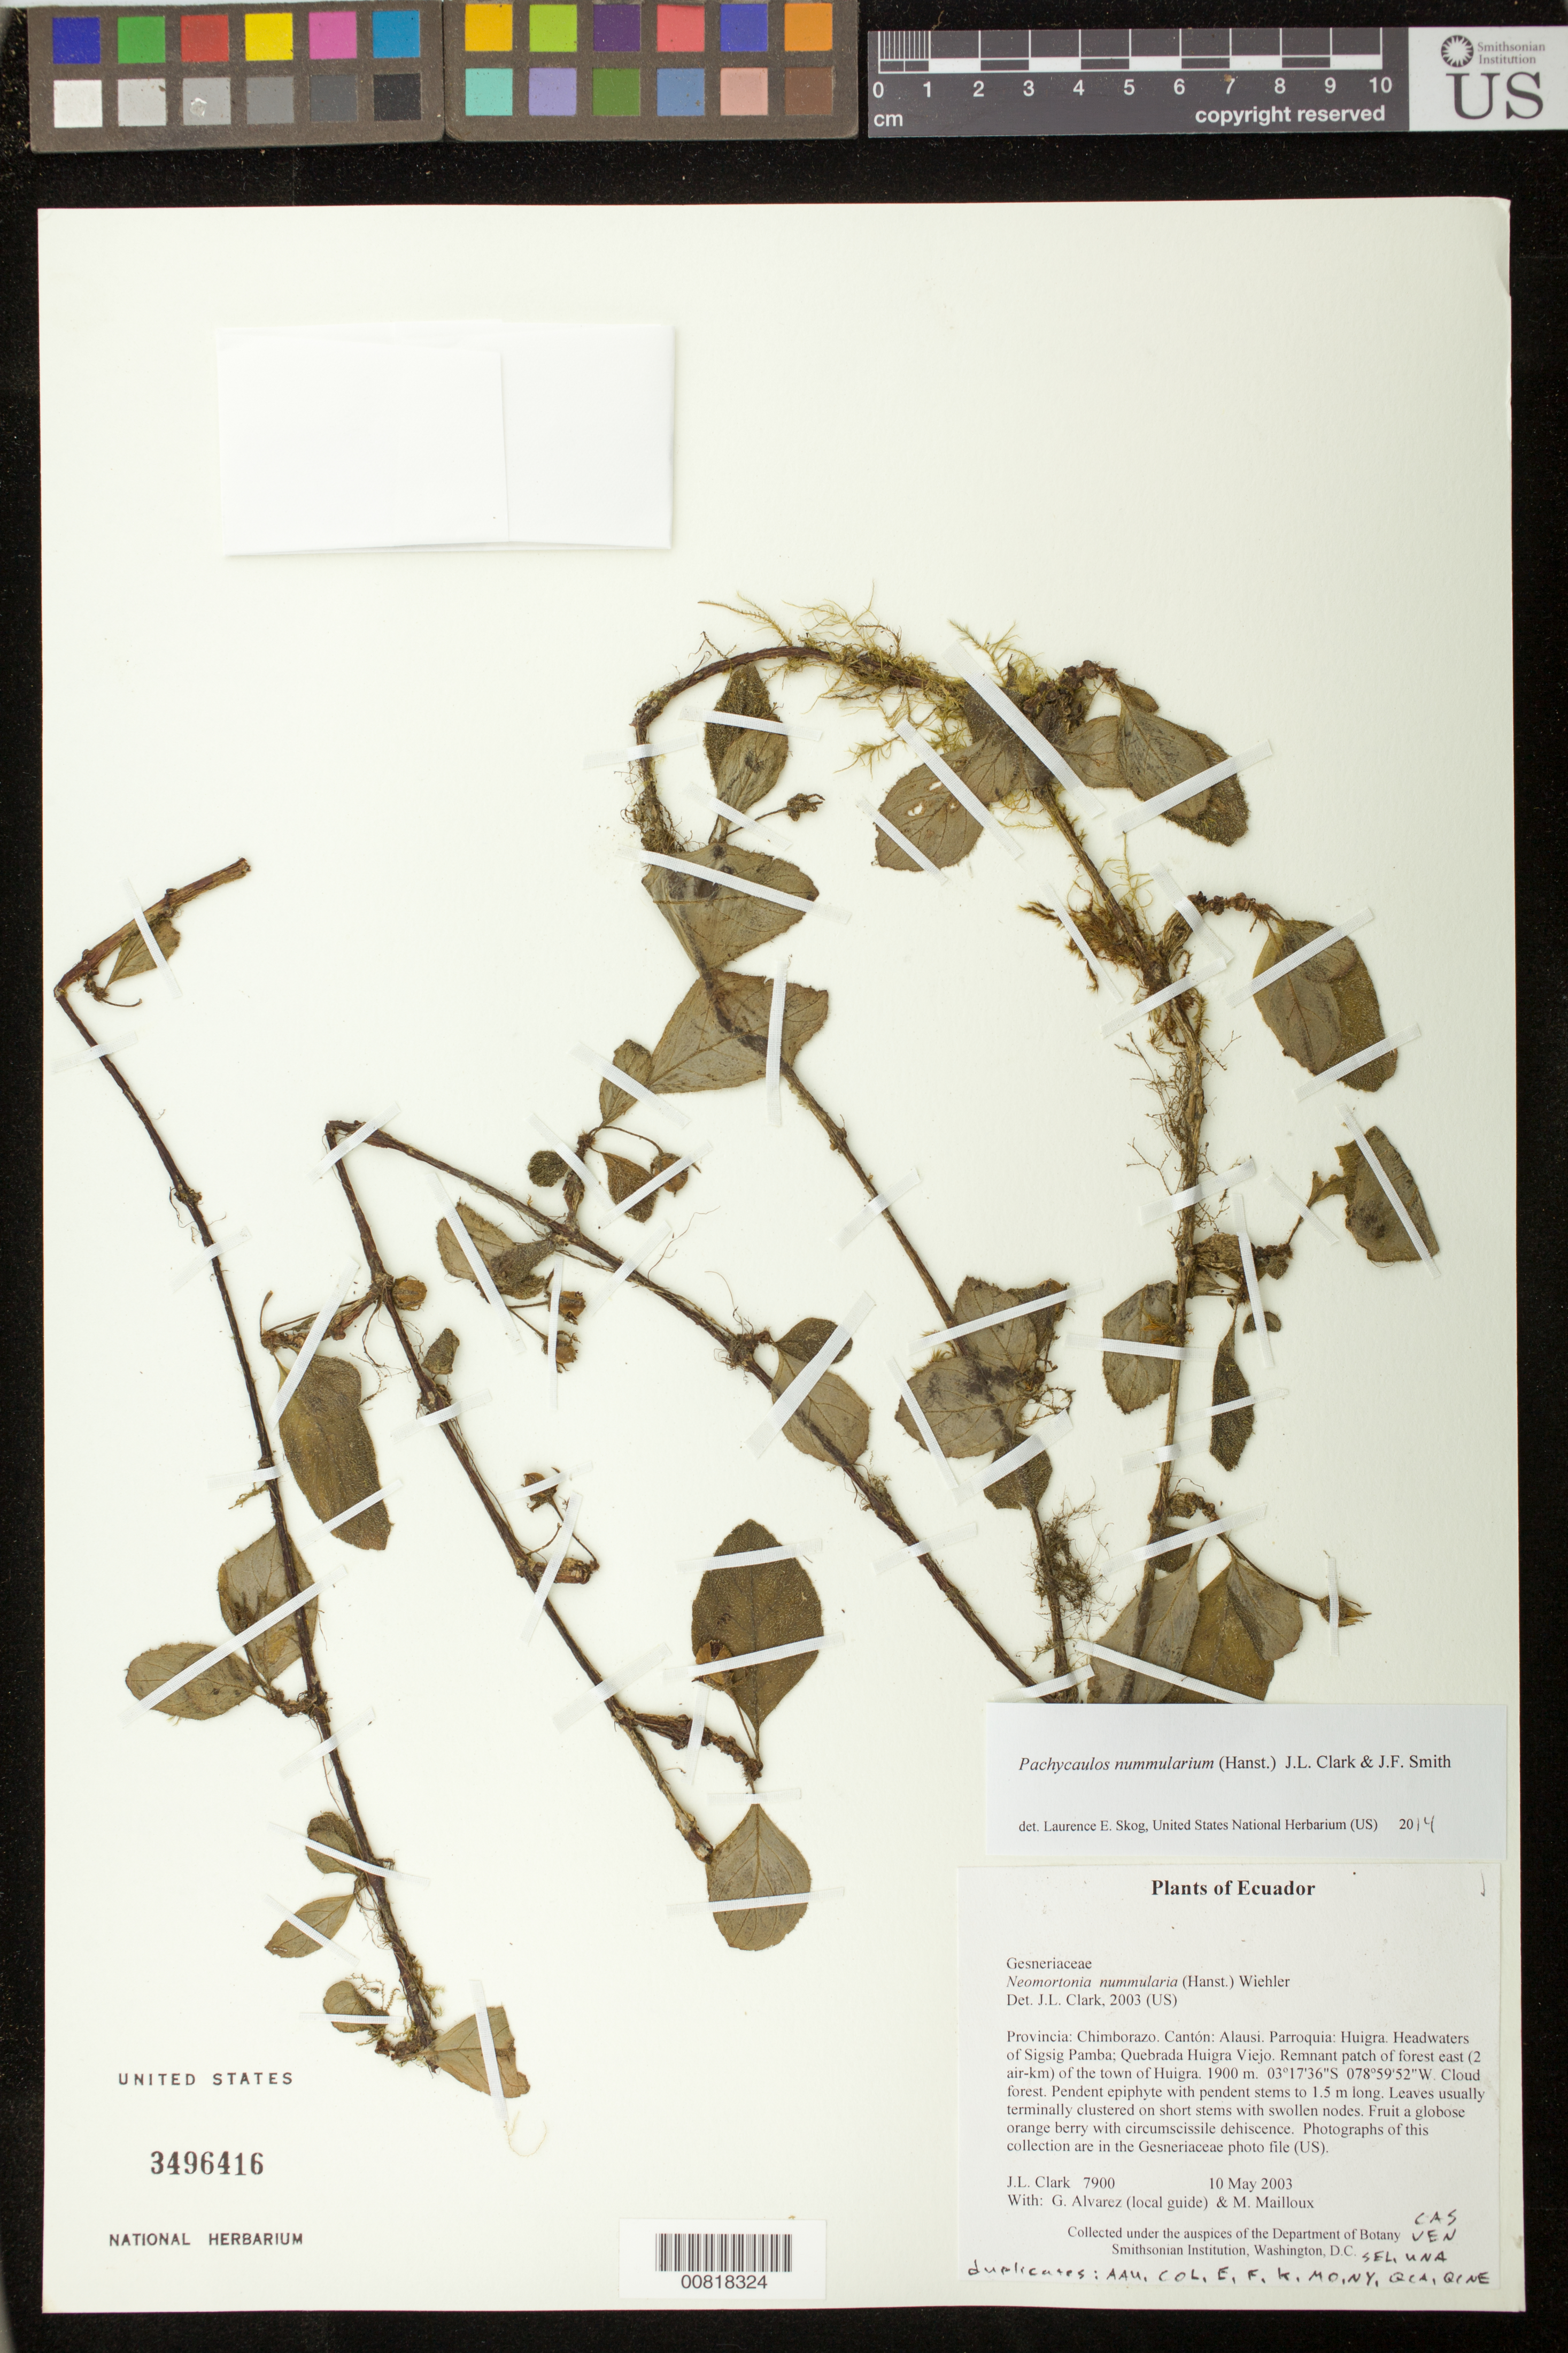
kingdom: Plantae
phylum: Tracheophyta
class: Magnoliopsida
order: Lamiales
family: Gesneriaceae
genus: Pachycaulos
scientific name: Pachycaulos nummularia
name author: (Hanst.) J.L. Clark & J.F. Sm.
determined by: Skog, Laurence E.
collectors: J. L. Clark, G. Alvarez (local guide) & M. Mailloux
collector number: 7900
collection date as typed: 10 May 2003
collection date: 2003-05-10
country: Ecuador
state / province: Chimborazo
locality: Alausi. Parroquia: Huigra. Headwaters of Sigsig Pamba; Quebrada Huigra Viejo. Remnant patch of forest east (2 air-km) of the town of Huigra.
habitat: Cloud forest.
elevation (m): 1900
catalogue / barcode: US 3496416